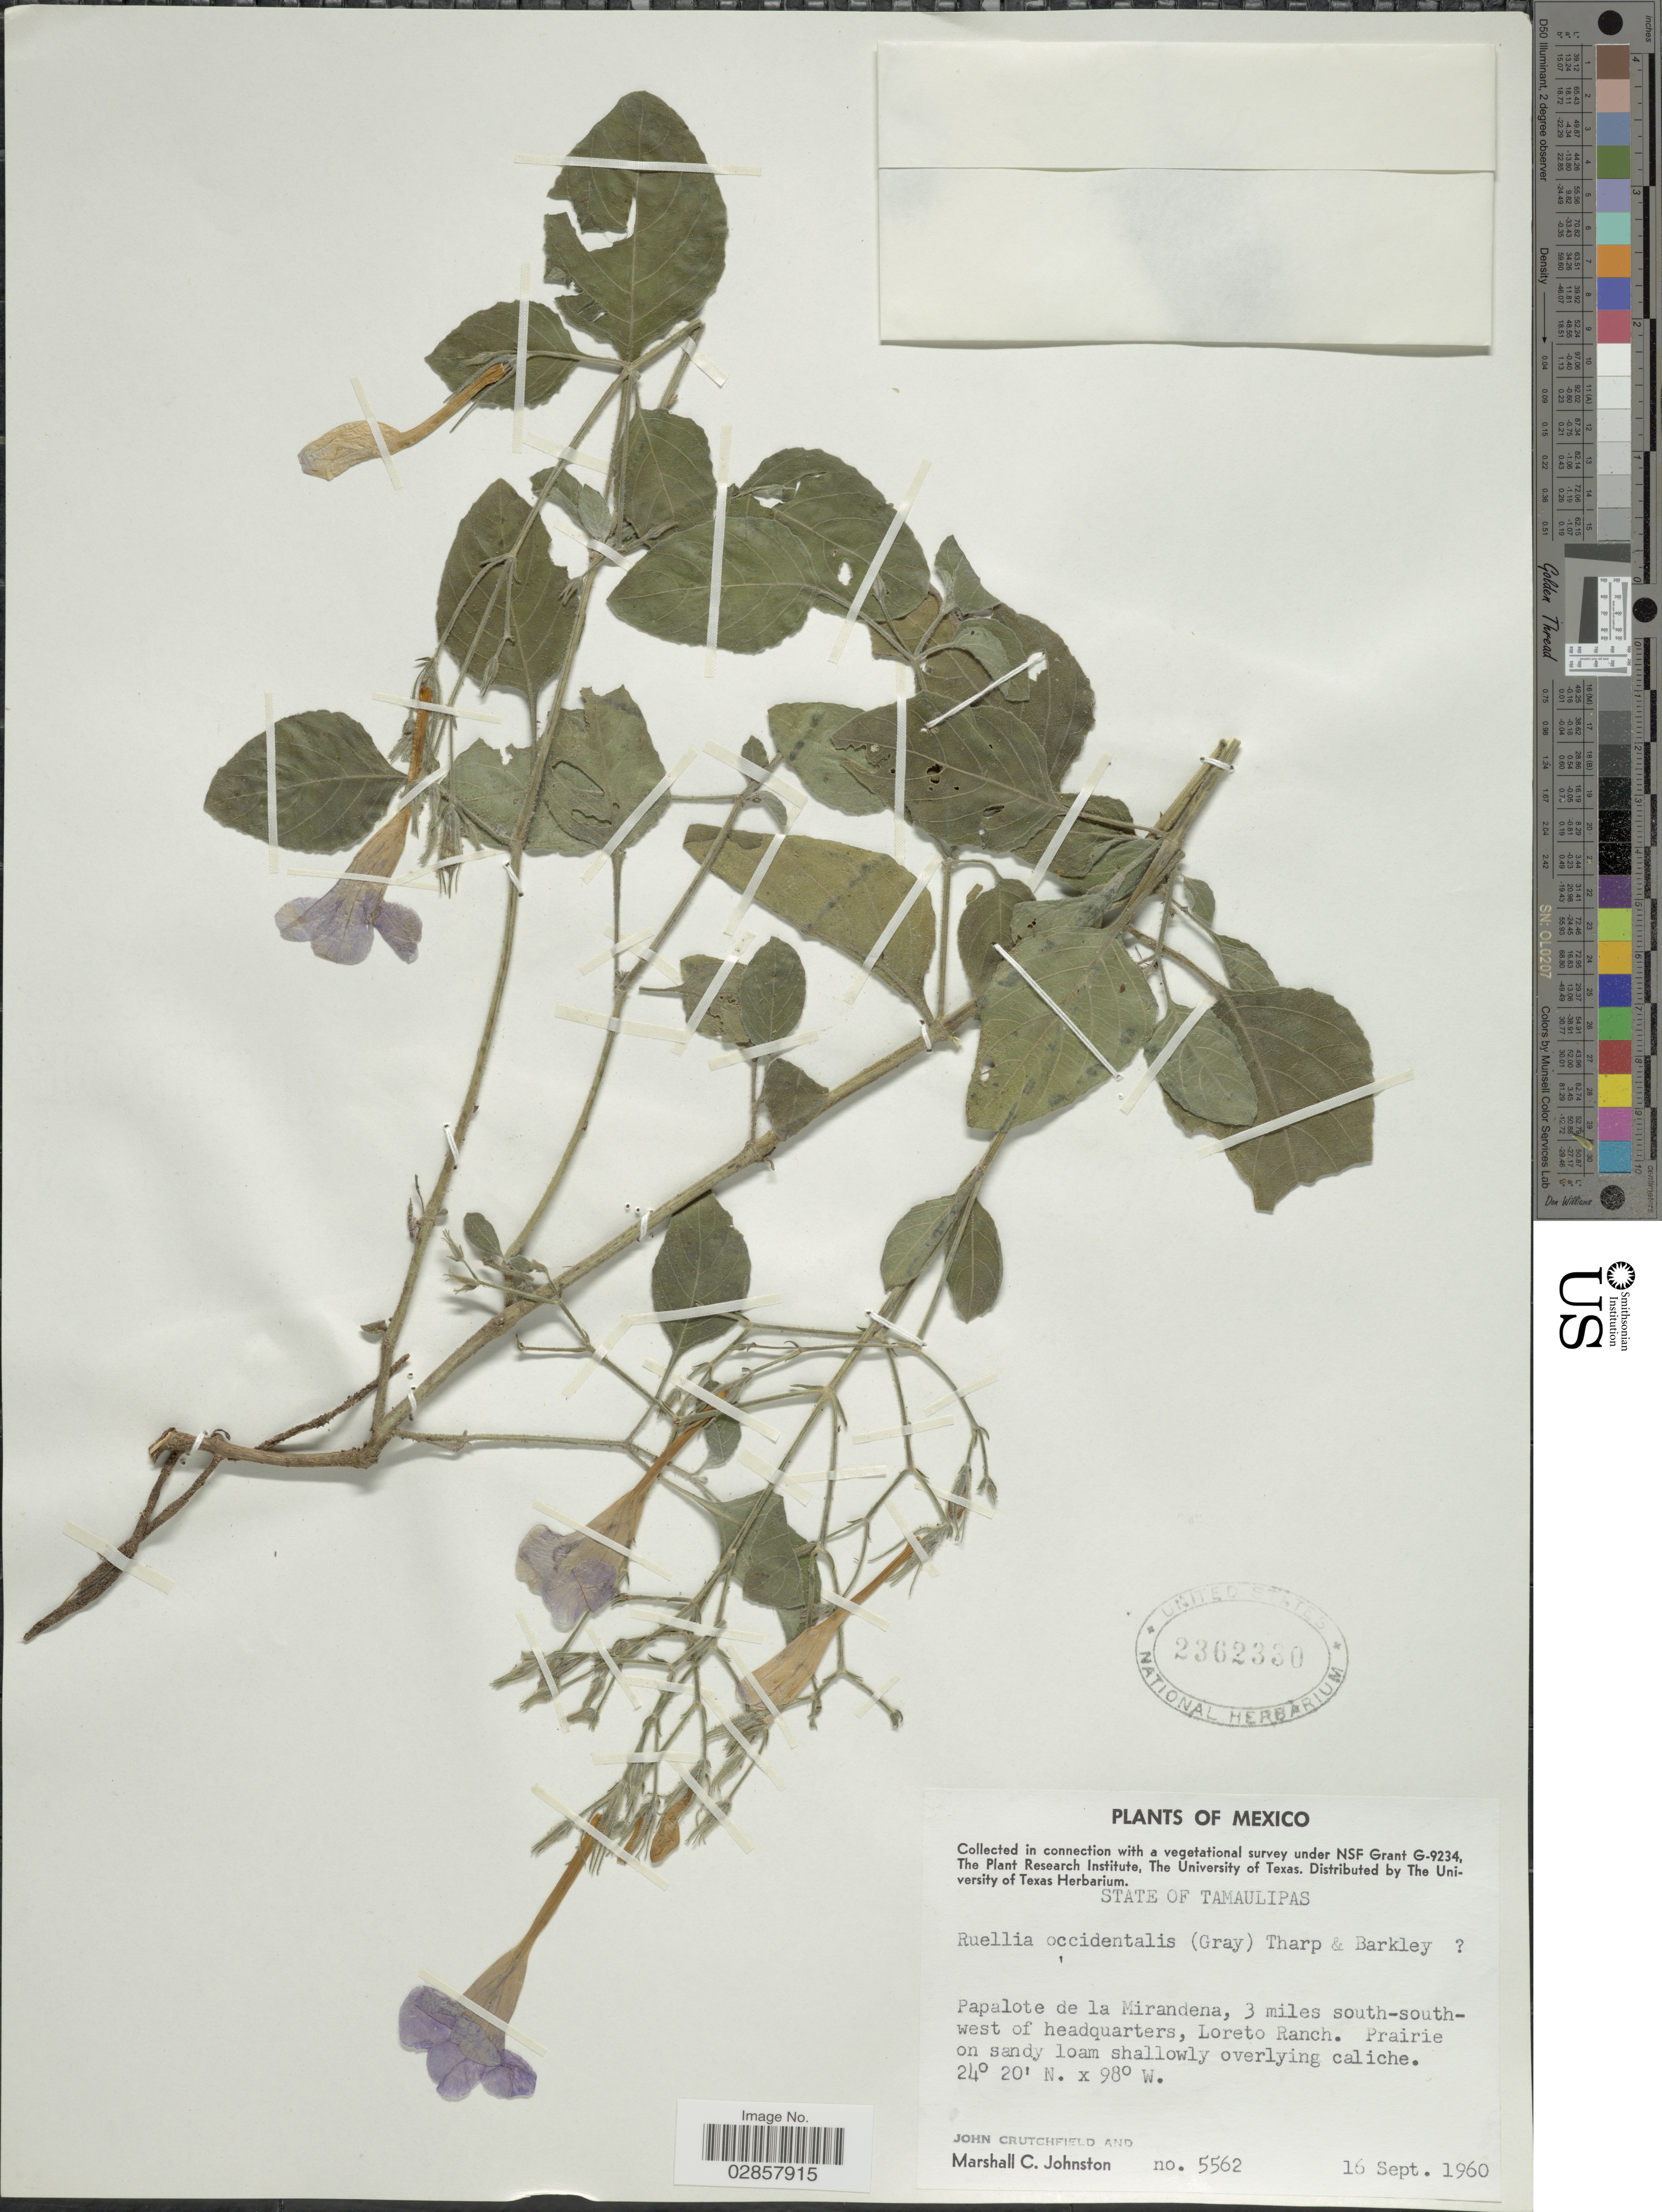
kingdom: Plantae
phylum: Tracheophyta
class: Magnoliopsida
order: Lamiales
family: Acanthaceae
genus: Ruellia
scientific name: Ruellia occidentalis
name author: (A. Gray) Tharp & F.A. Barkley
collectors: J. Crutchfield & M. Johnston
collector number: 5562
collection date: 1960-09-16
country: Mexico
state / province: Tamaulipas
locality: Papalote de la Mirandena, 3 miles south-south-west of headquarters, Loreto Ranch.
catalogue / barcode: US 2362330